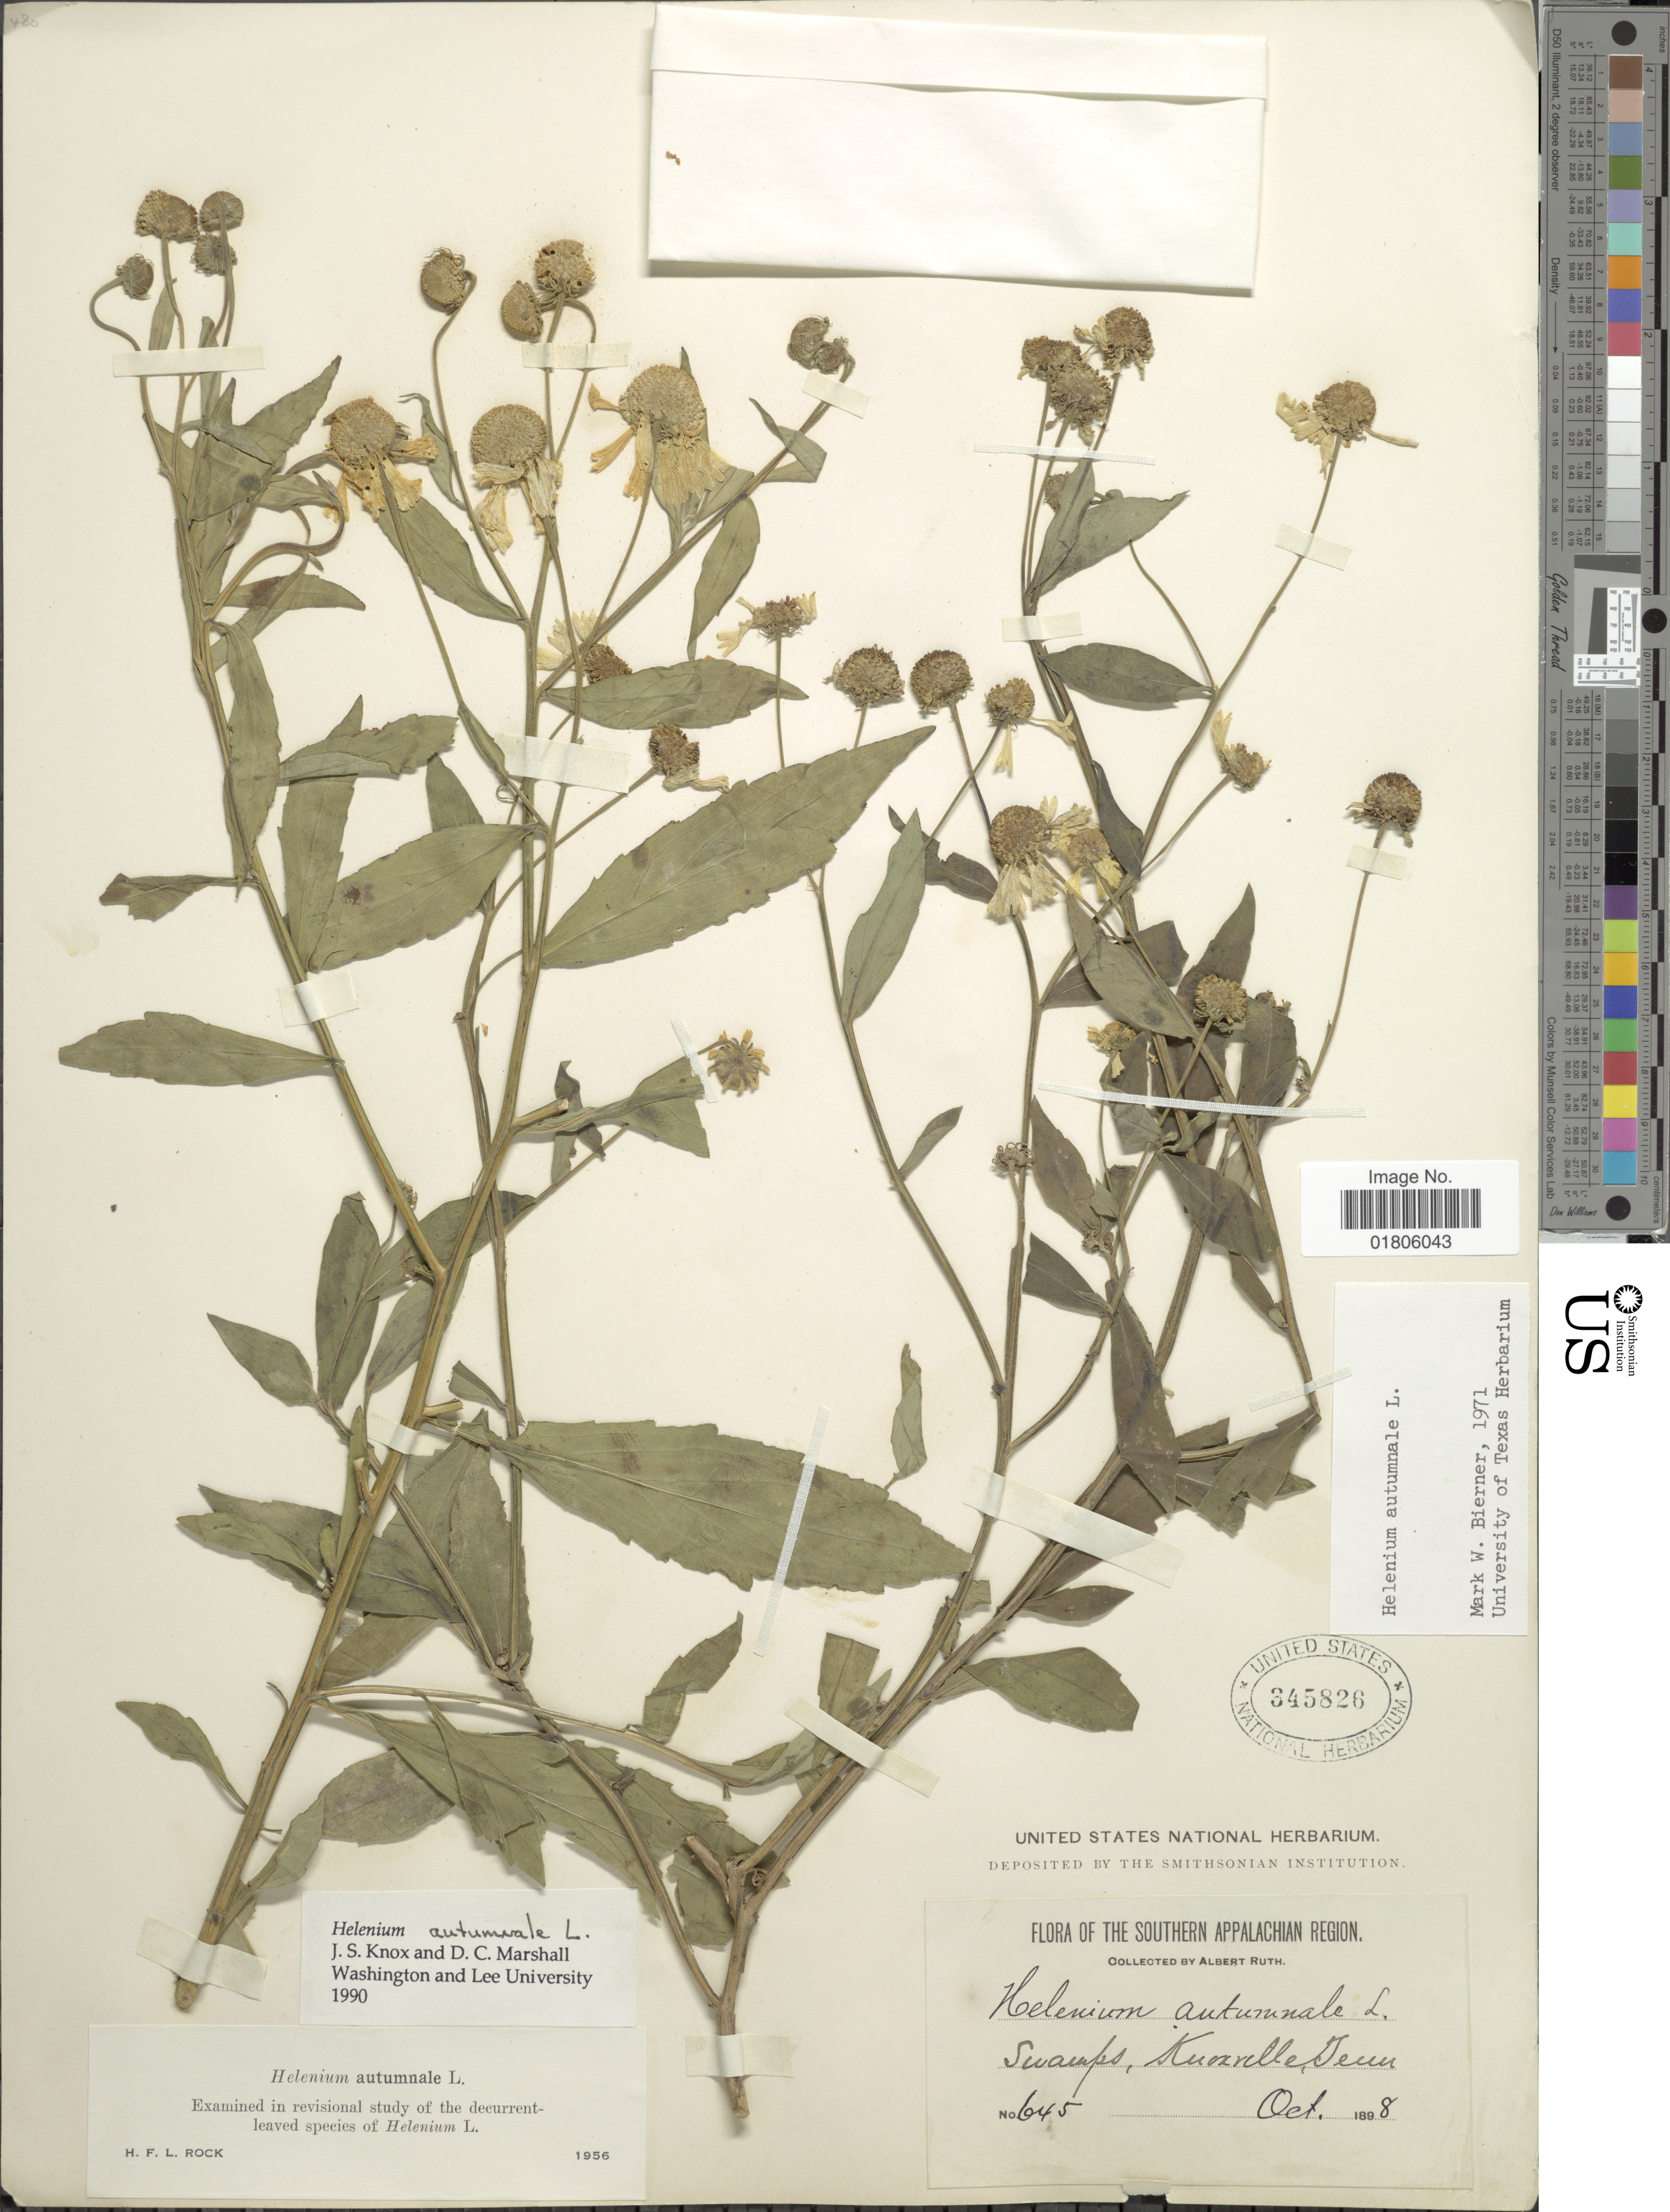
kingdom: Plantae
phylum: Tracheophyta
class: Magnoliopsida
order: Asterales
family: Asteraceae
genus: Helenium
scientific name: Helenium autumnale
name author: L.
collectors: A. Ruth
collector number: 645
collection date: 1898-10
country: United States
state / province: Tennessee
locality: Knoxville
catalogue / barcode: US 345826